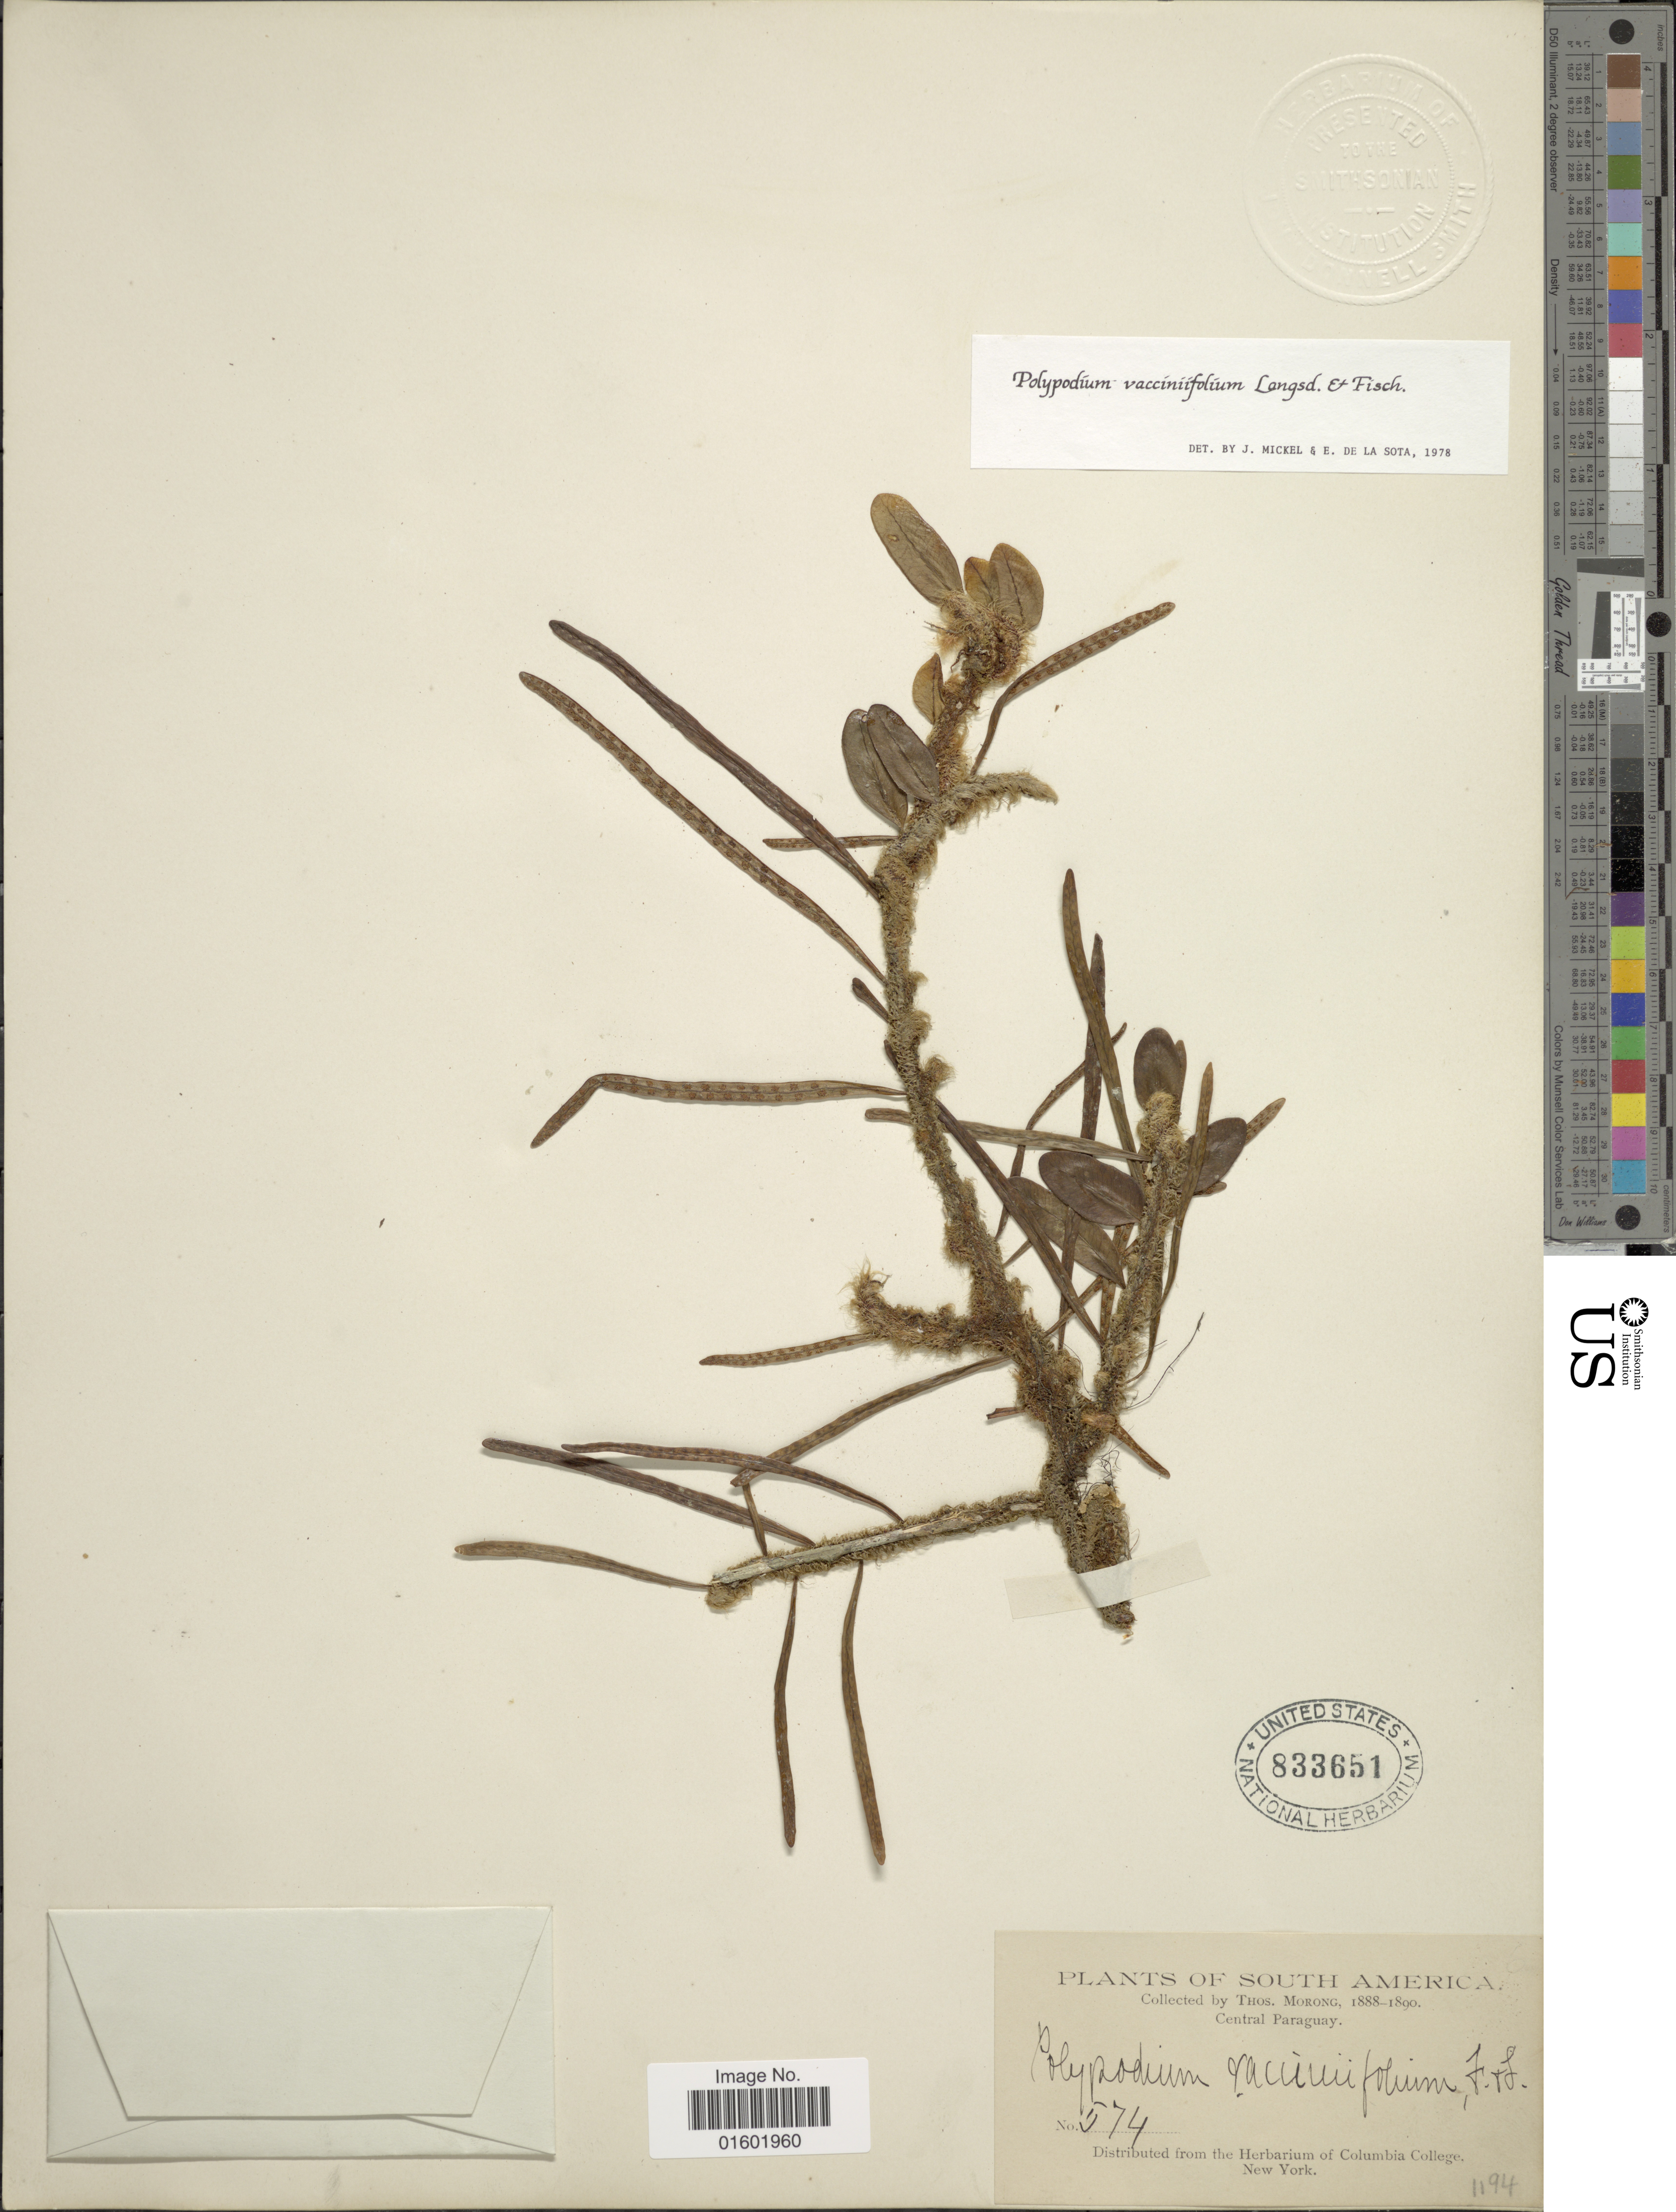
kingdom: Plantae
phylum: Tracheophyta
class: Polypodiopsida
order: Polypodiales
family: Polypodiaceae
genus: Microgramma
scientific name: Microgramma vaccinifolia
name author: (Langsd. & Fisch.) Copel.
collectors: ex herb. T. Morong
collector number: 574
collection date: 1888/1890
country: Paraguay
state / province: Central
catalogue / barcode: US 833651